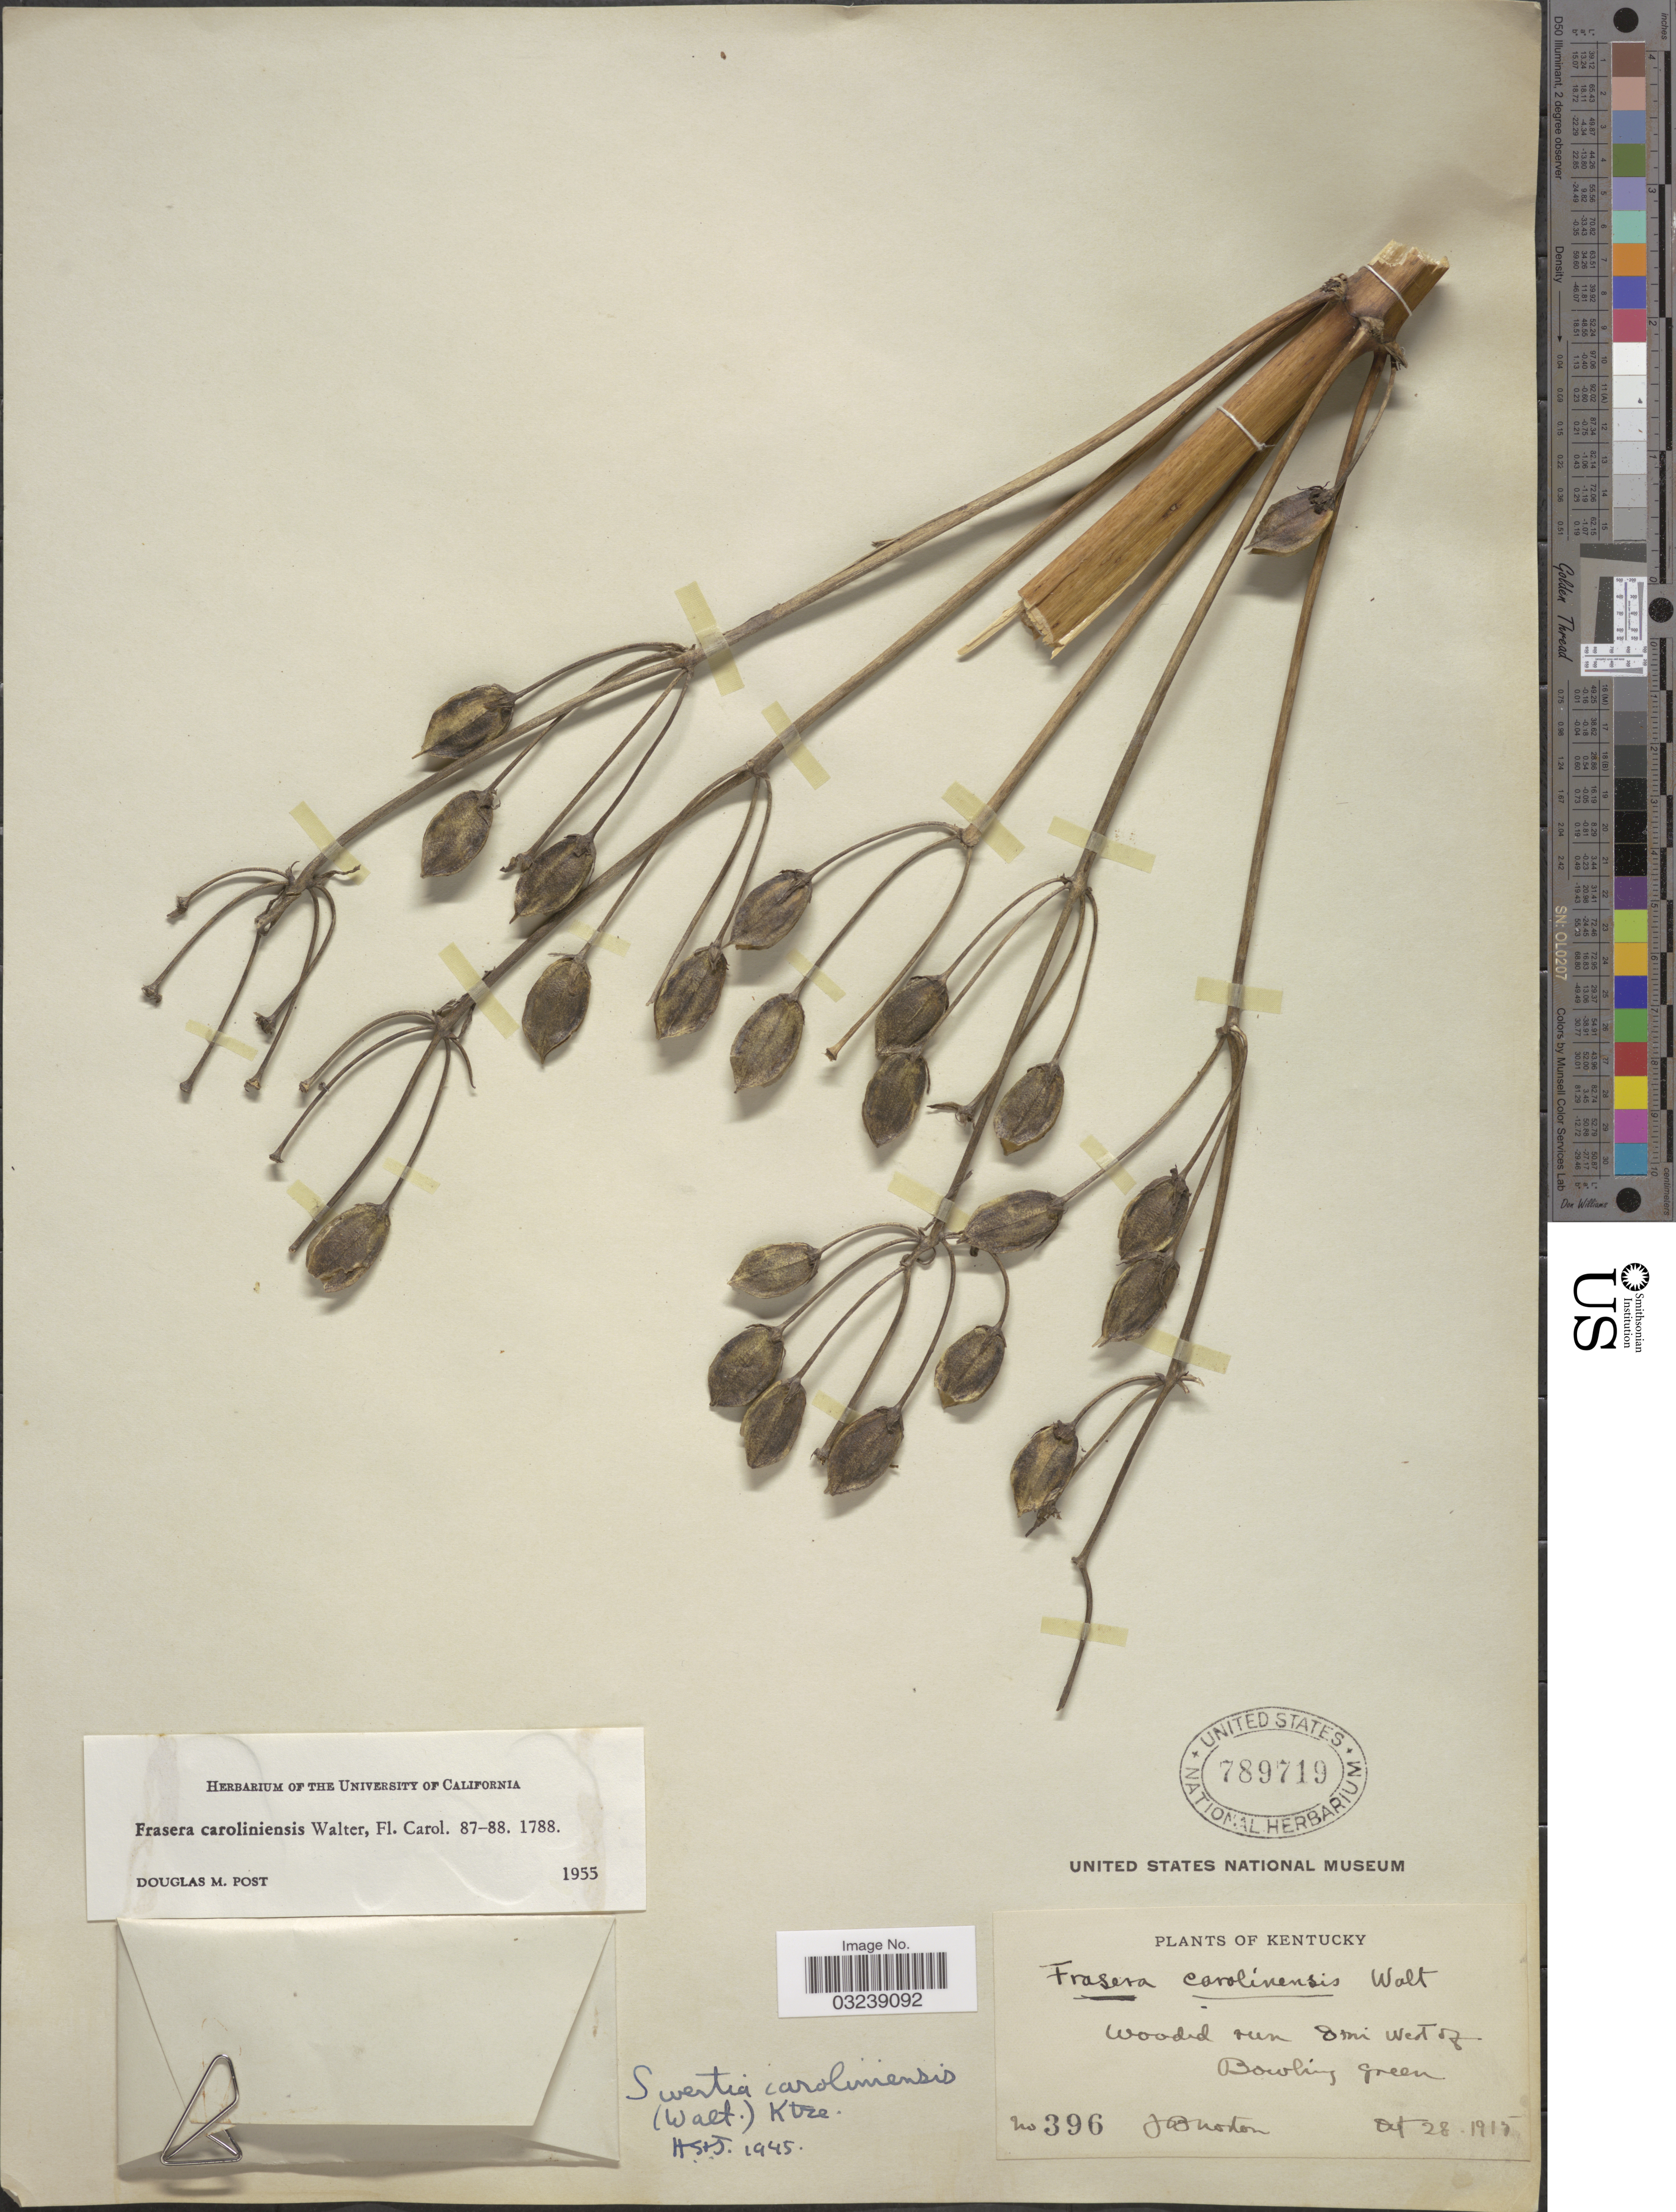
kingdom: Plantae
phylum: Tracheophyta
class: Magnoliopsida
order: Gentianales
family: Gentianaceae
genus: Frasera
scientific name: Frasera caroliniensis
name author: Walter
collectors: J. B. Norton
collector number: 396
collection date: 1915-10-28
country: United States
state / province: Kentucky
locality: Wooded run 8 mi West of Bowling Green.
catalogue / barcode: US 789719